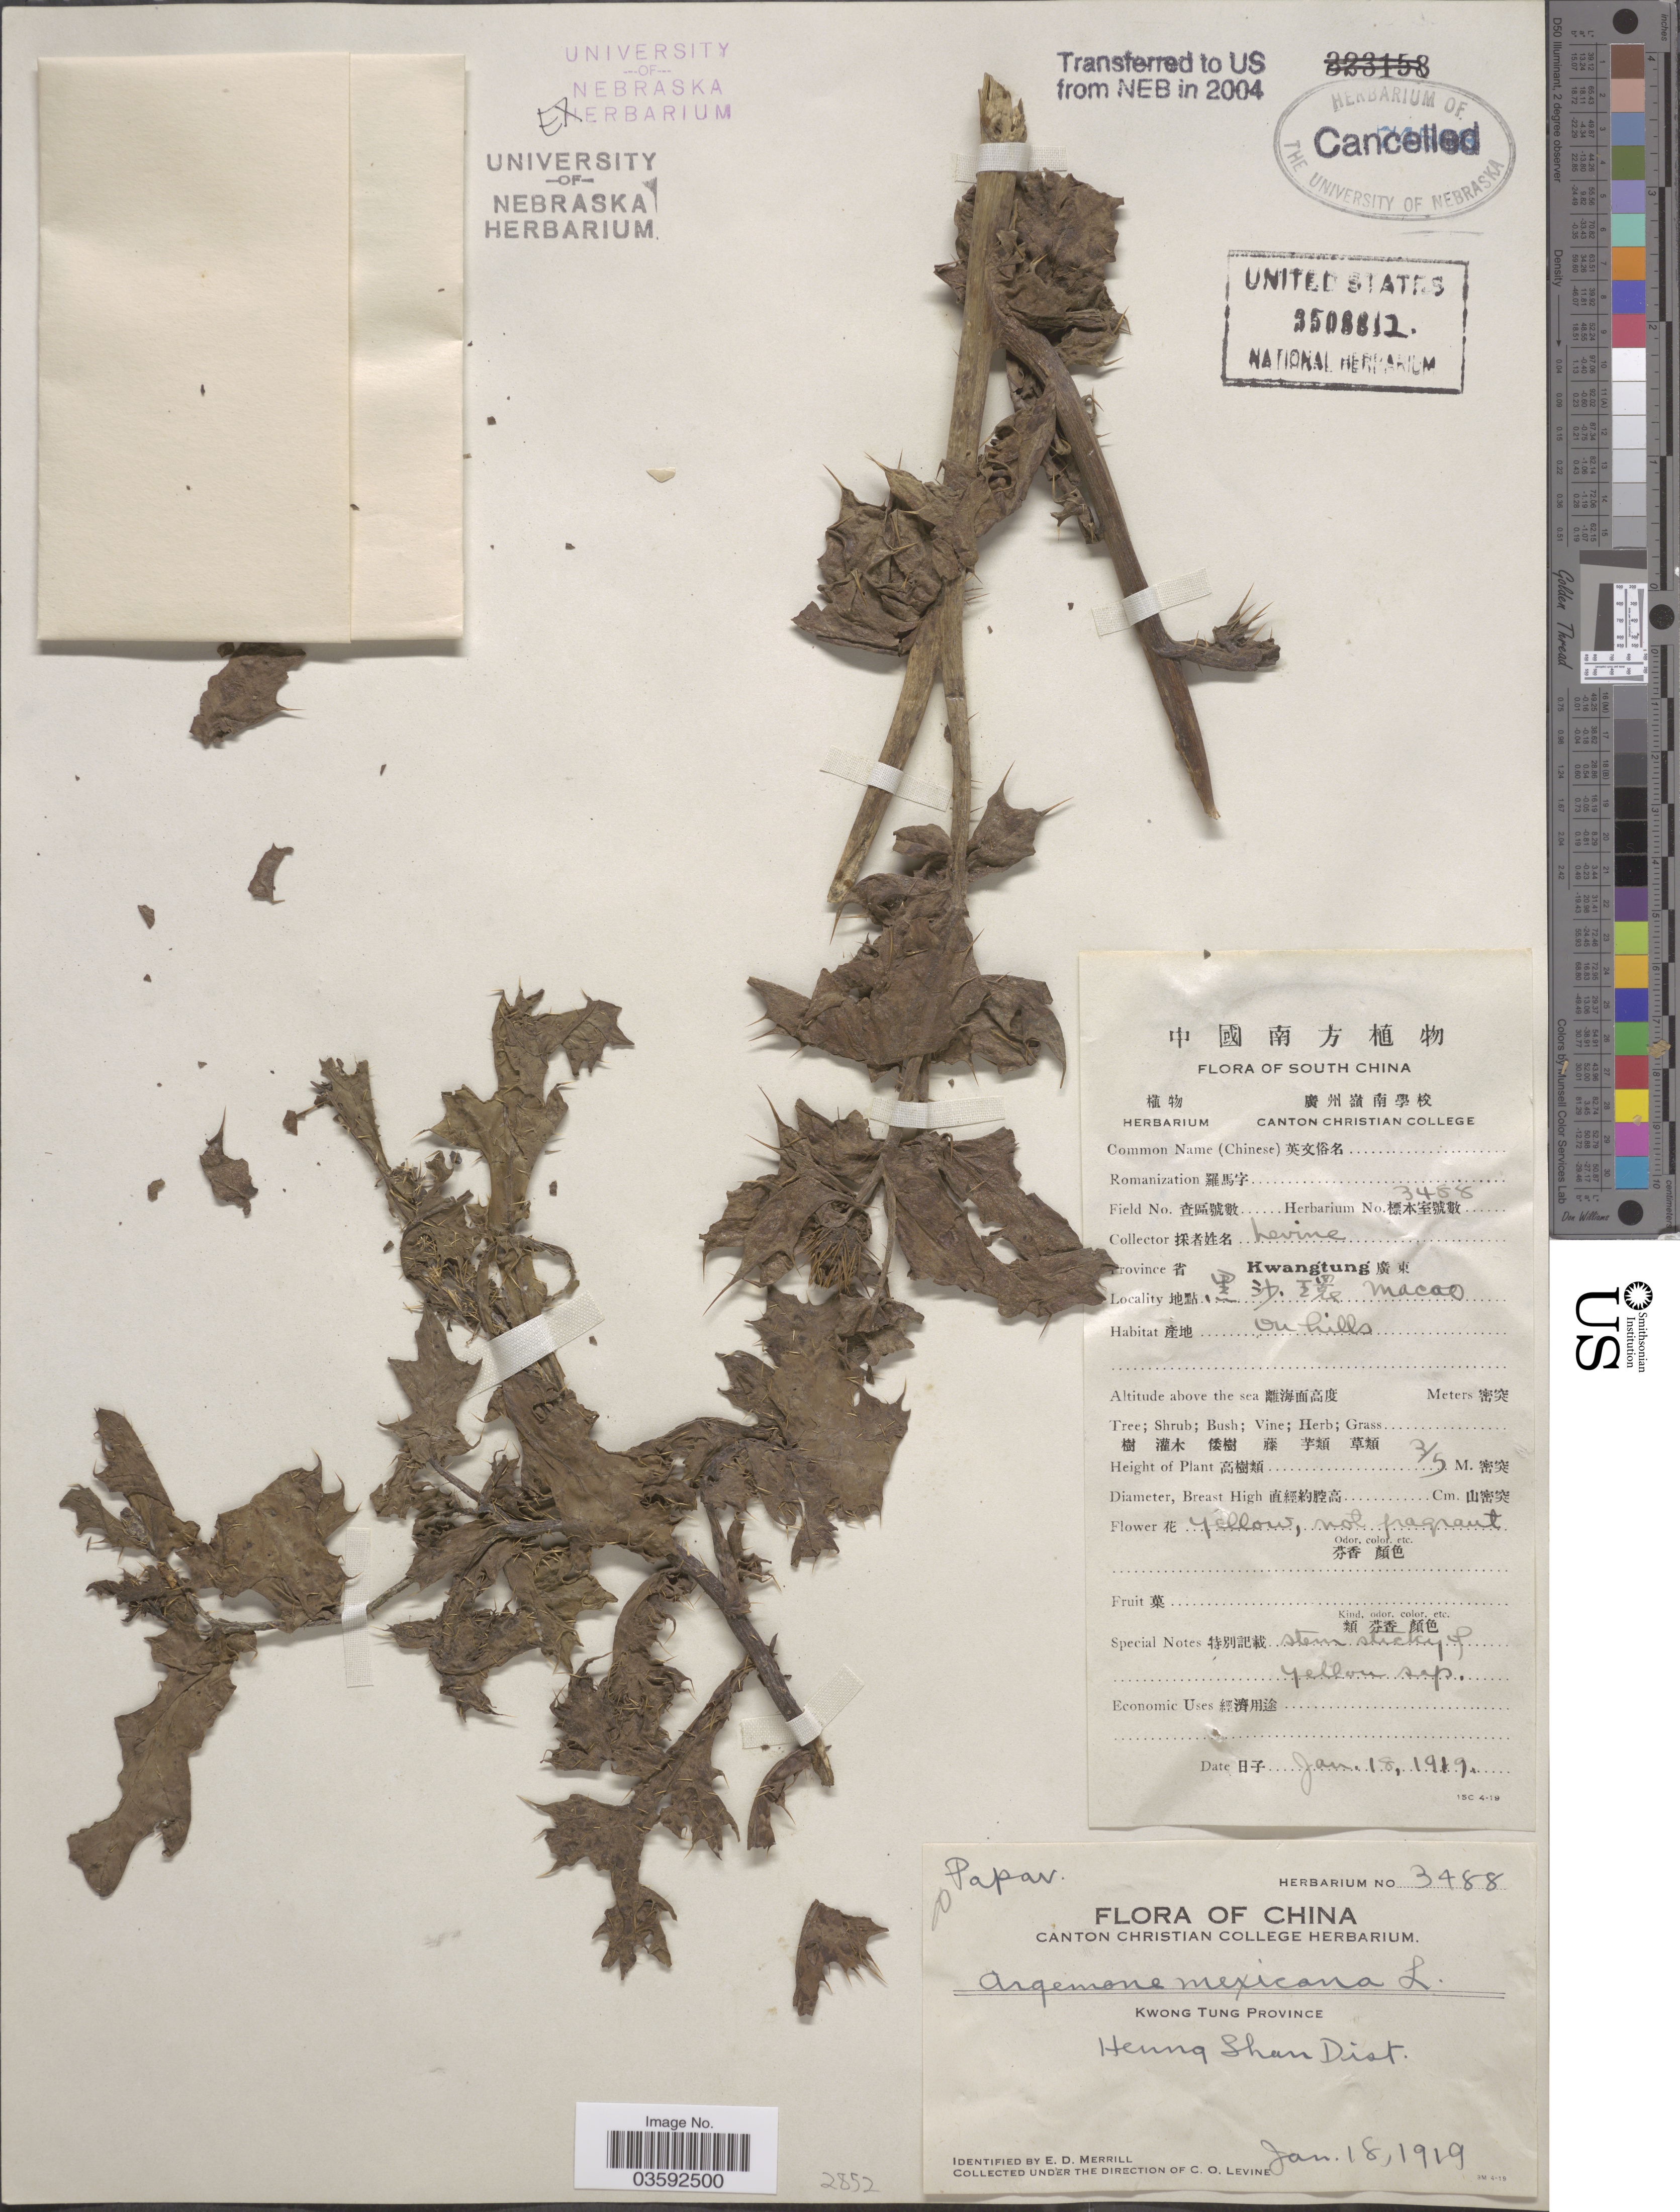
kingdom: Plantae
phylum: Tracheophyta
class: Magnoliopsida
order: Ranunculales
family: Papaveraceae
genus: Argemone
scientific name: Argemone mexicana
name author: L.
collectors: C. O. Levine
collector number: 3488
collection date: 1919-01-18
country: China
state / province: Guangdong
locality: Kwong Tung Province. Heung Shan Dist. Macao[unsure placement]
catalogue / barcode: US 3508812